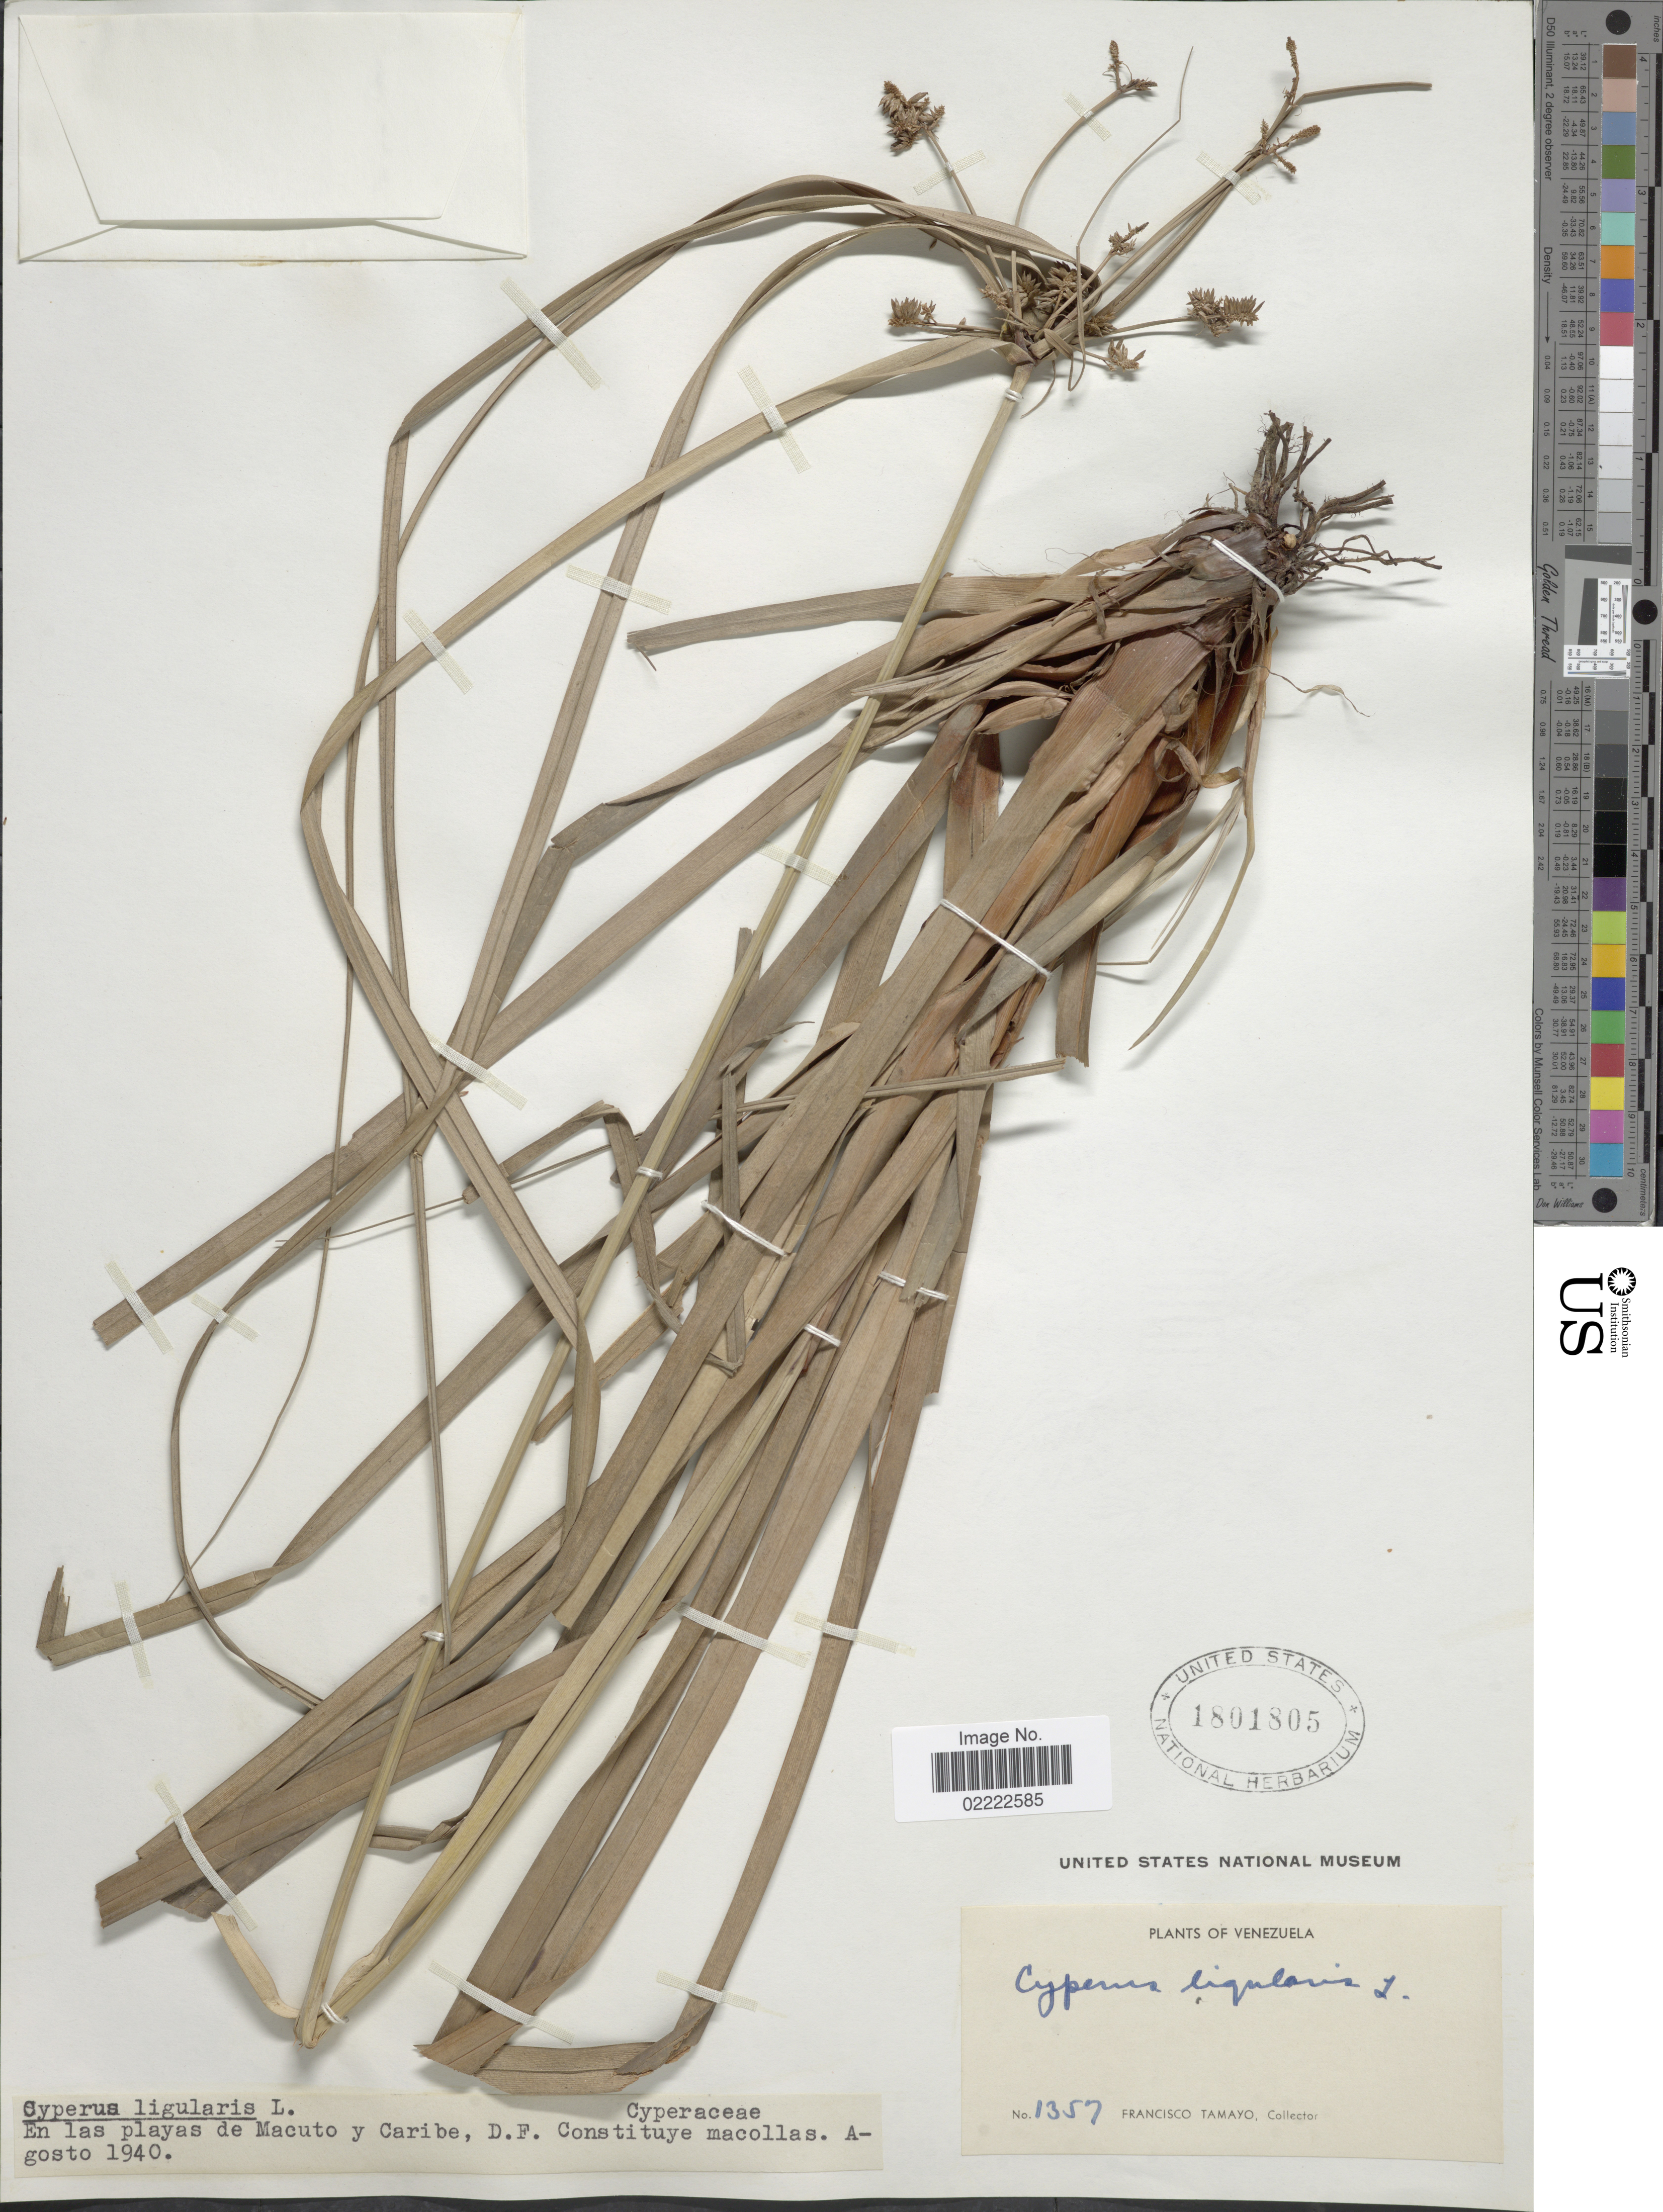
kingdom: Plantae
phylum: Tracheophyta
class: Liliopsida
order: Poales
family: Cyperaceae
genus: Cyperus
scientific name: Cyperus ligularis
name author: L.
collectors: F. Tamayo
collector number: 1357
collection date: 1940-08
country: Venezuela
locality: En las playas de Macuto y Caribe, D.F. Constituye macollas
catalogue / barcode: US 1801805